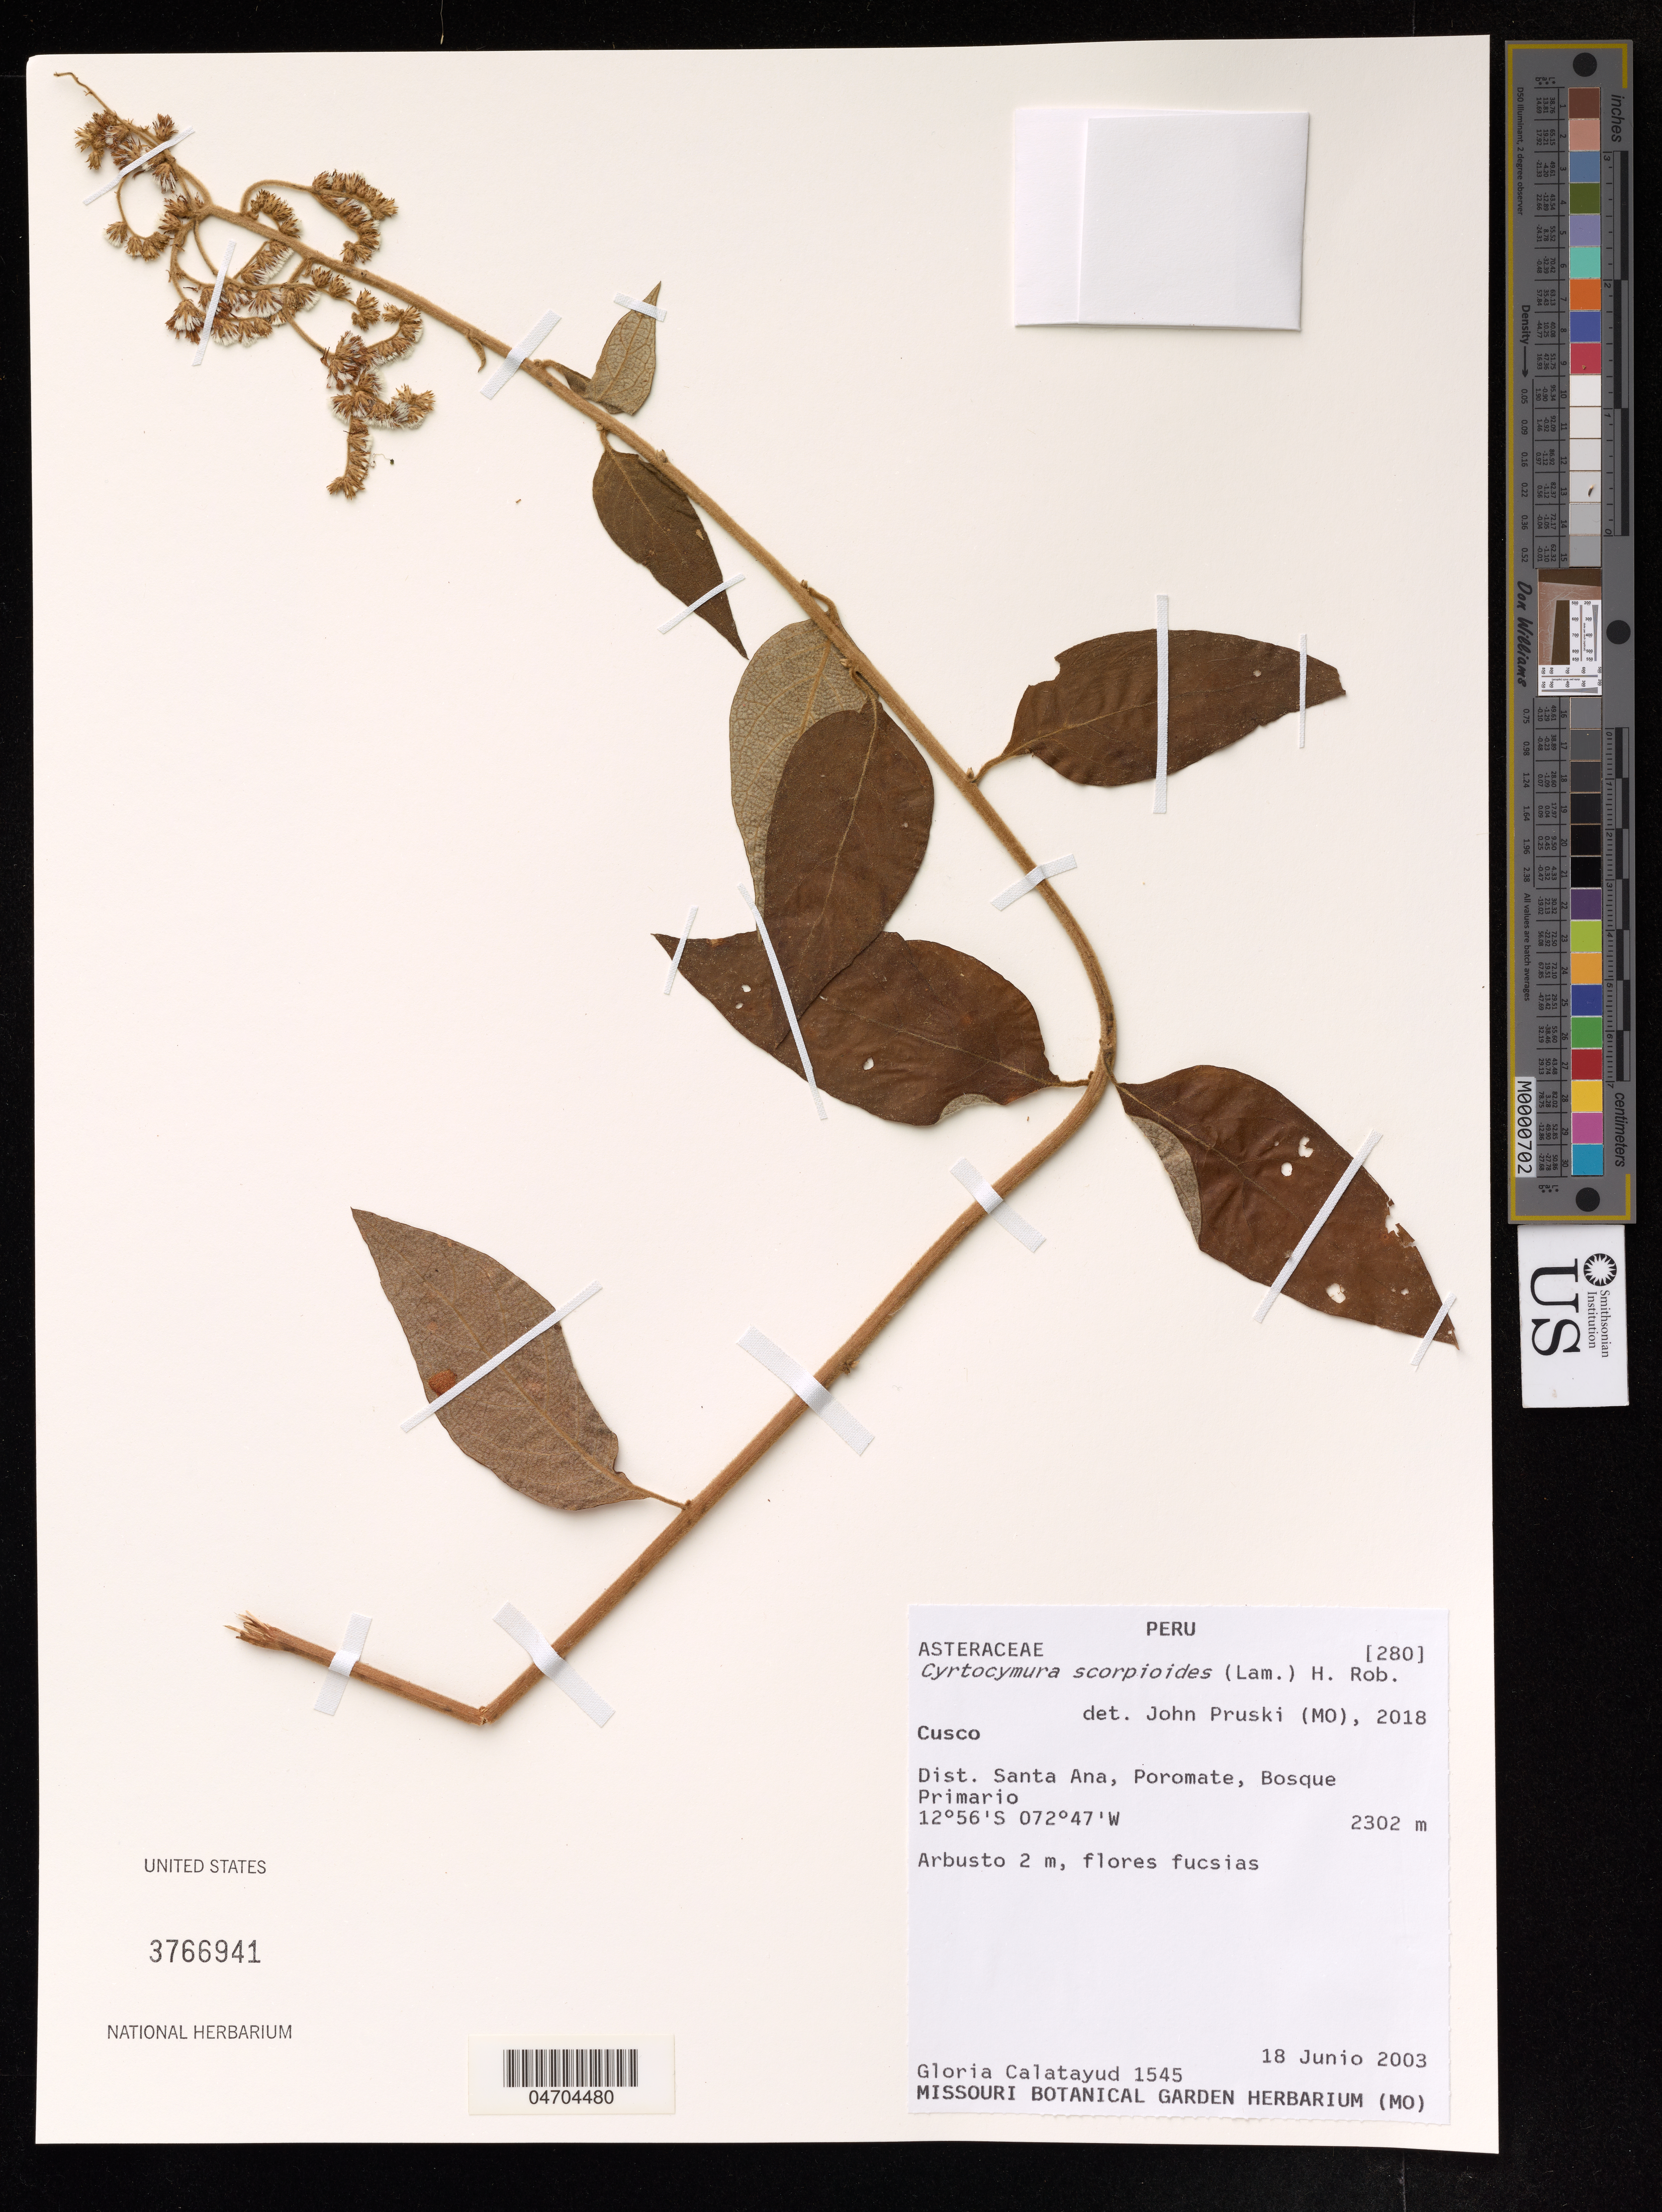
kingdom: Plantae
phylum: Tracheophyta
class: Magnoliopsida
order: Asterales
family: Asteraceae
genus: Cyrtocymura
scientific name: Cyrtocymura scorpioides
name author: (Lam.) H. Rob.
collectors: G. Calatayud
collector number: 1545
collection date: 2003-06-18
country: Peru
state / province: Cusco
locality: Dist. Santa Ana, Poromate, Bosque Primario.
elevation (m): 2302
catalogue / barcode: US 3766941